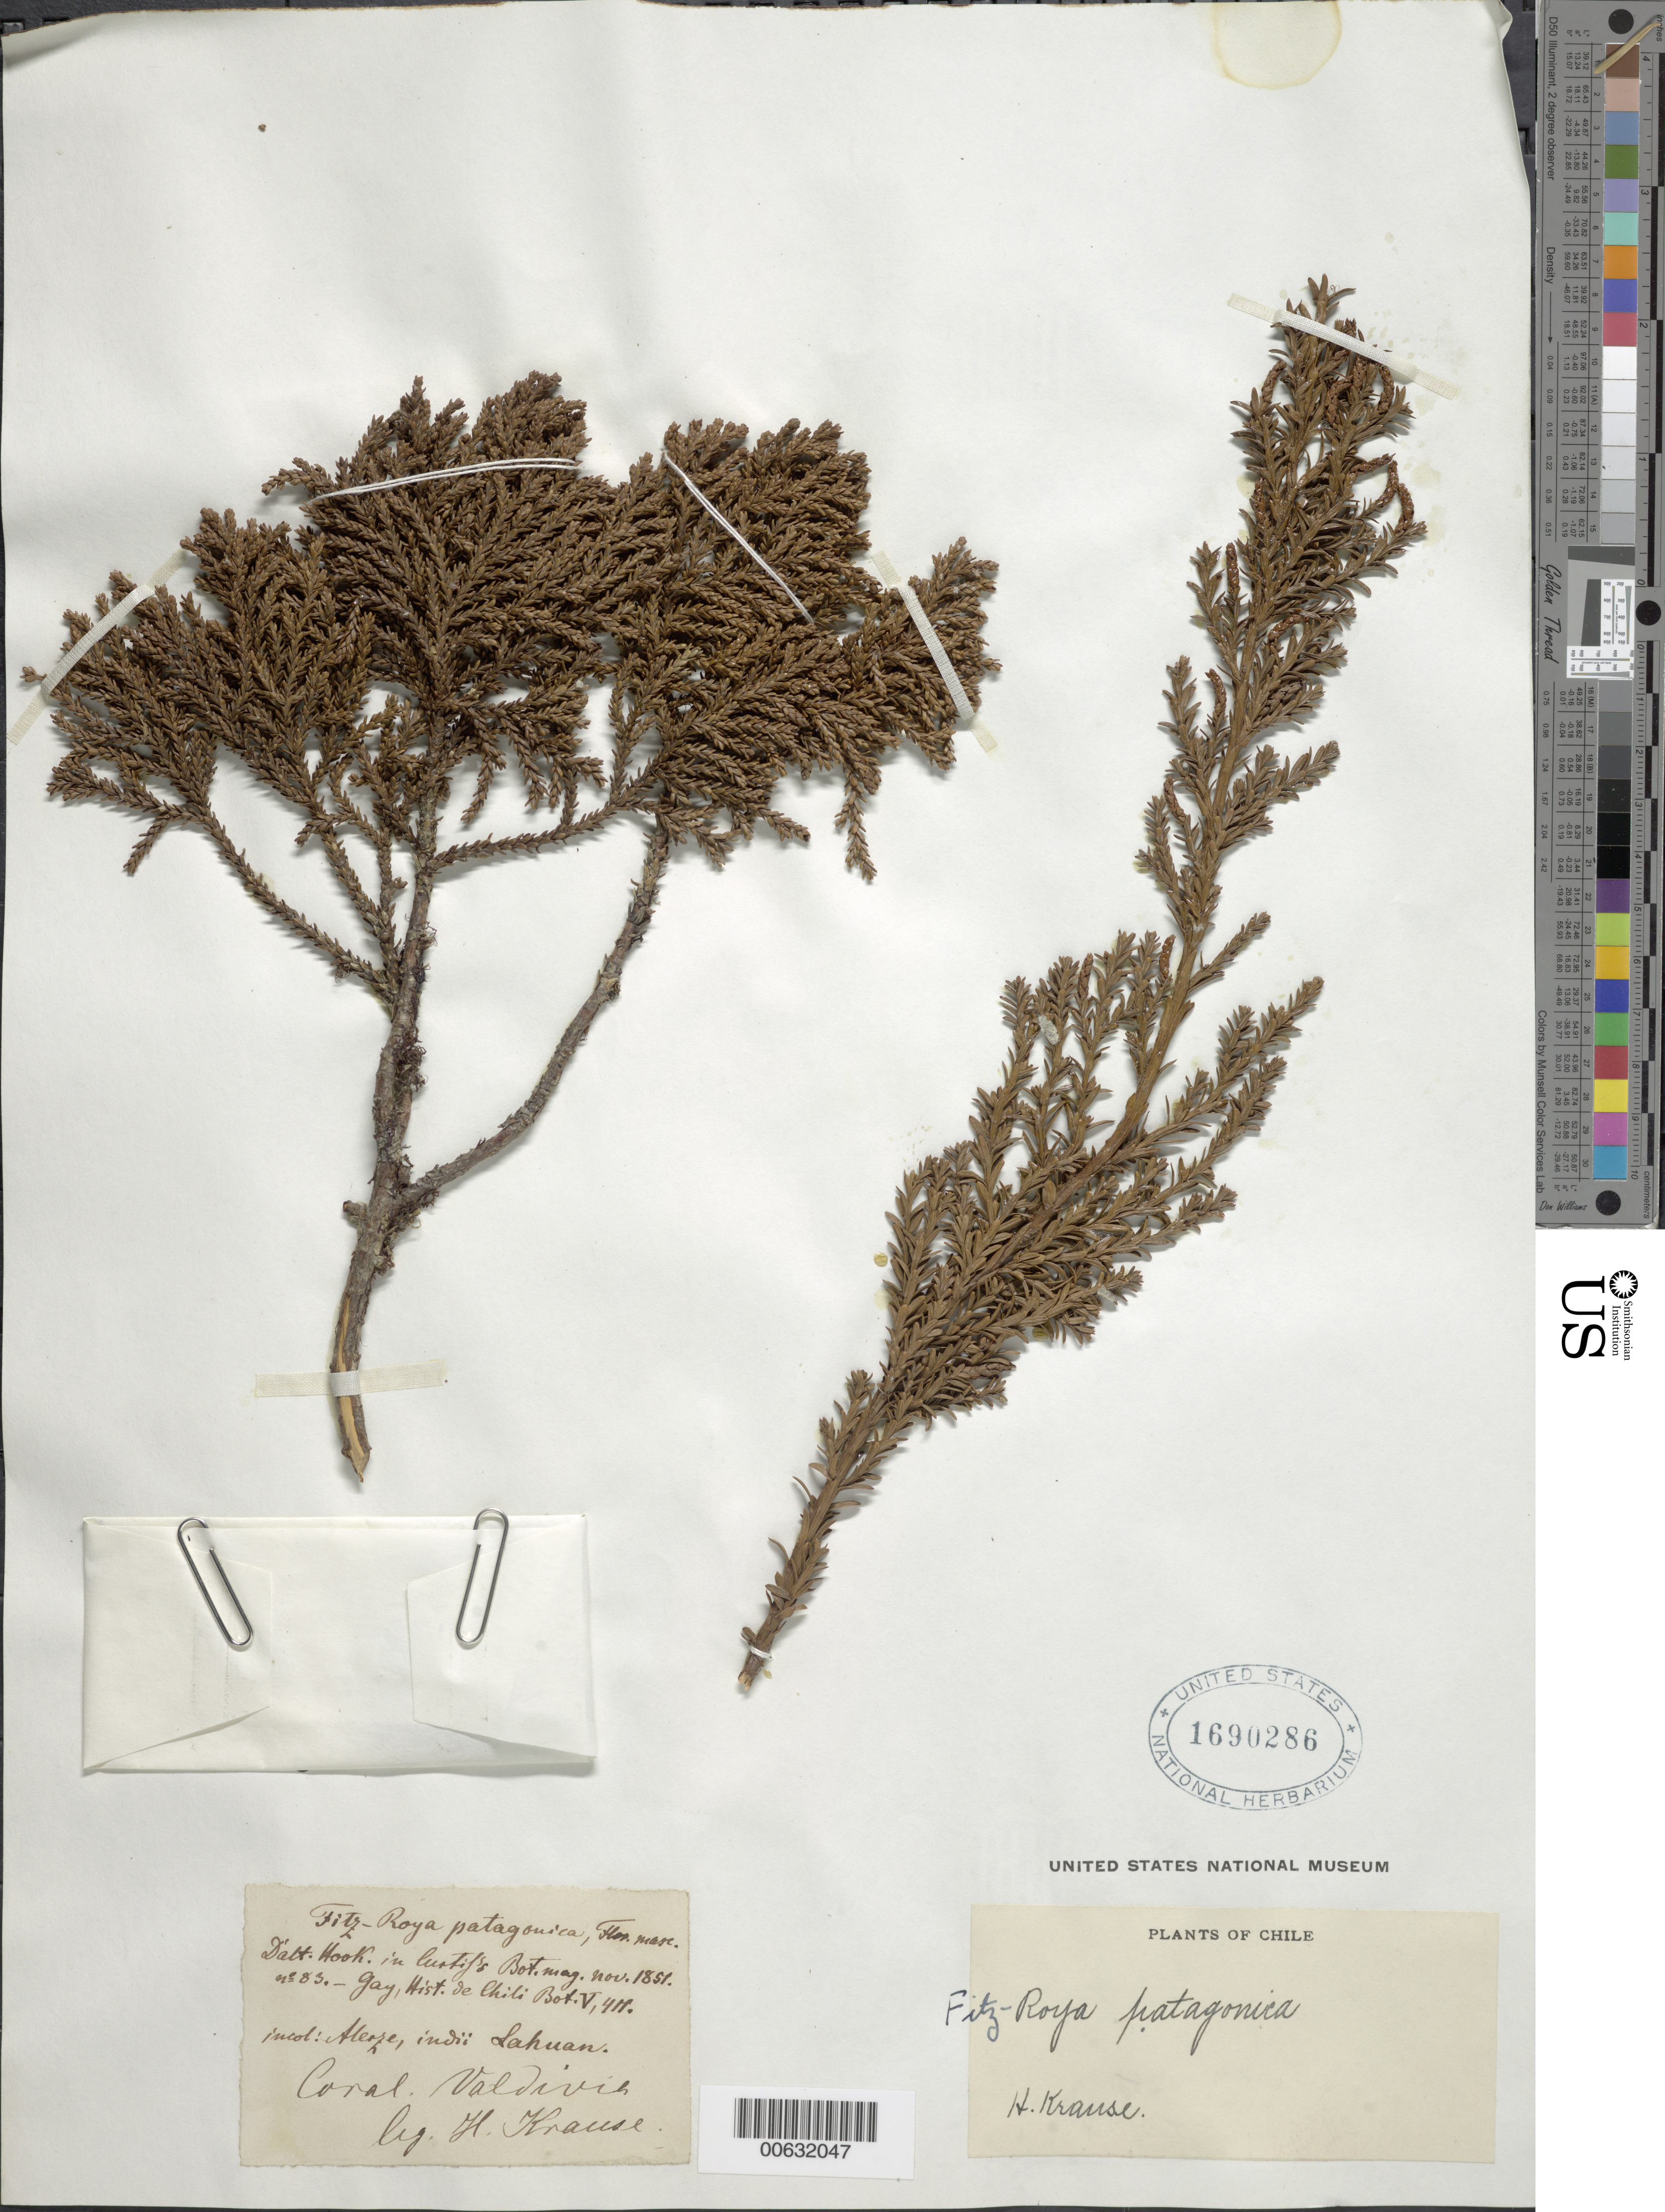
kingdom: Plantae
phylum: Tracheophyta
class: Pinopsida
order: Pinales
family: Cupressaceae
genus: Fitzroya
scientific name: Fitzroya cupressoides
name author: (Molina) I.M. Johnst.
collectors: H. Krause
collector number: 83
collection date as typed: Nov 1851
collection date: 1851-11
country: Chile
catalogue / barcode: US 1690286